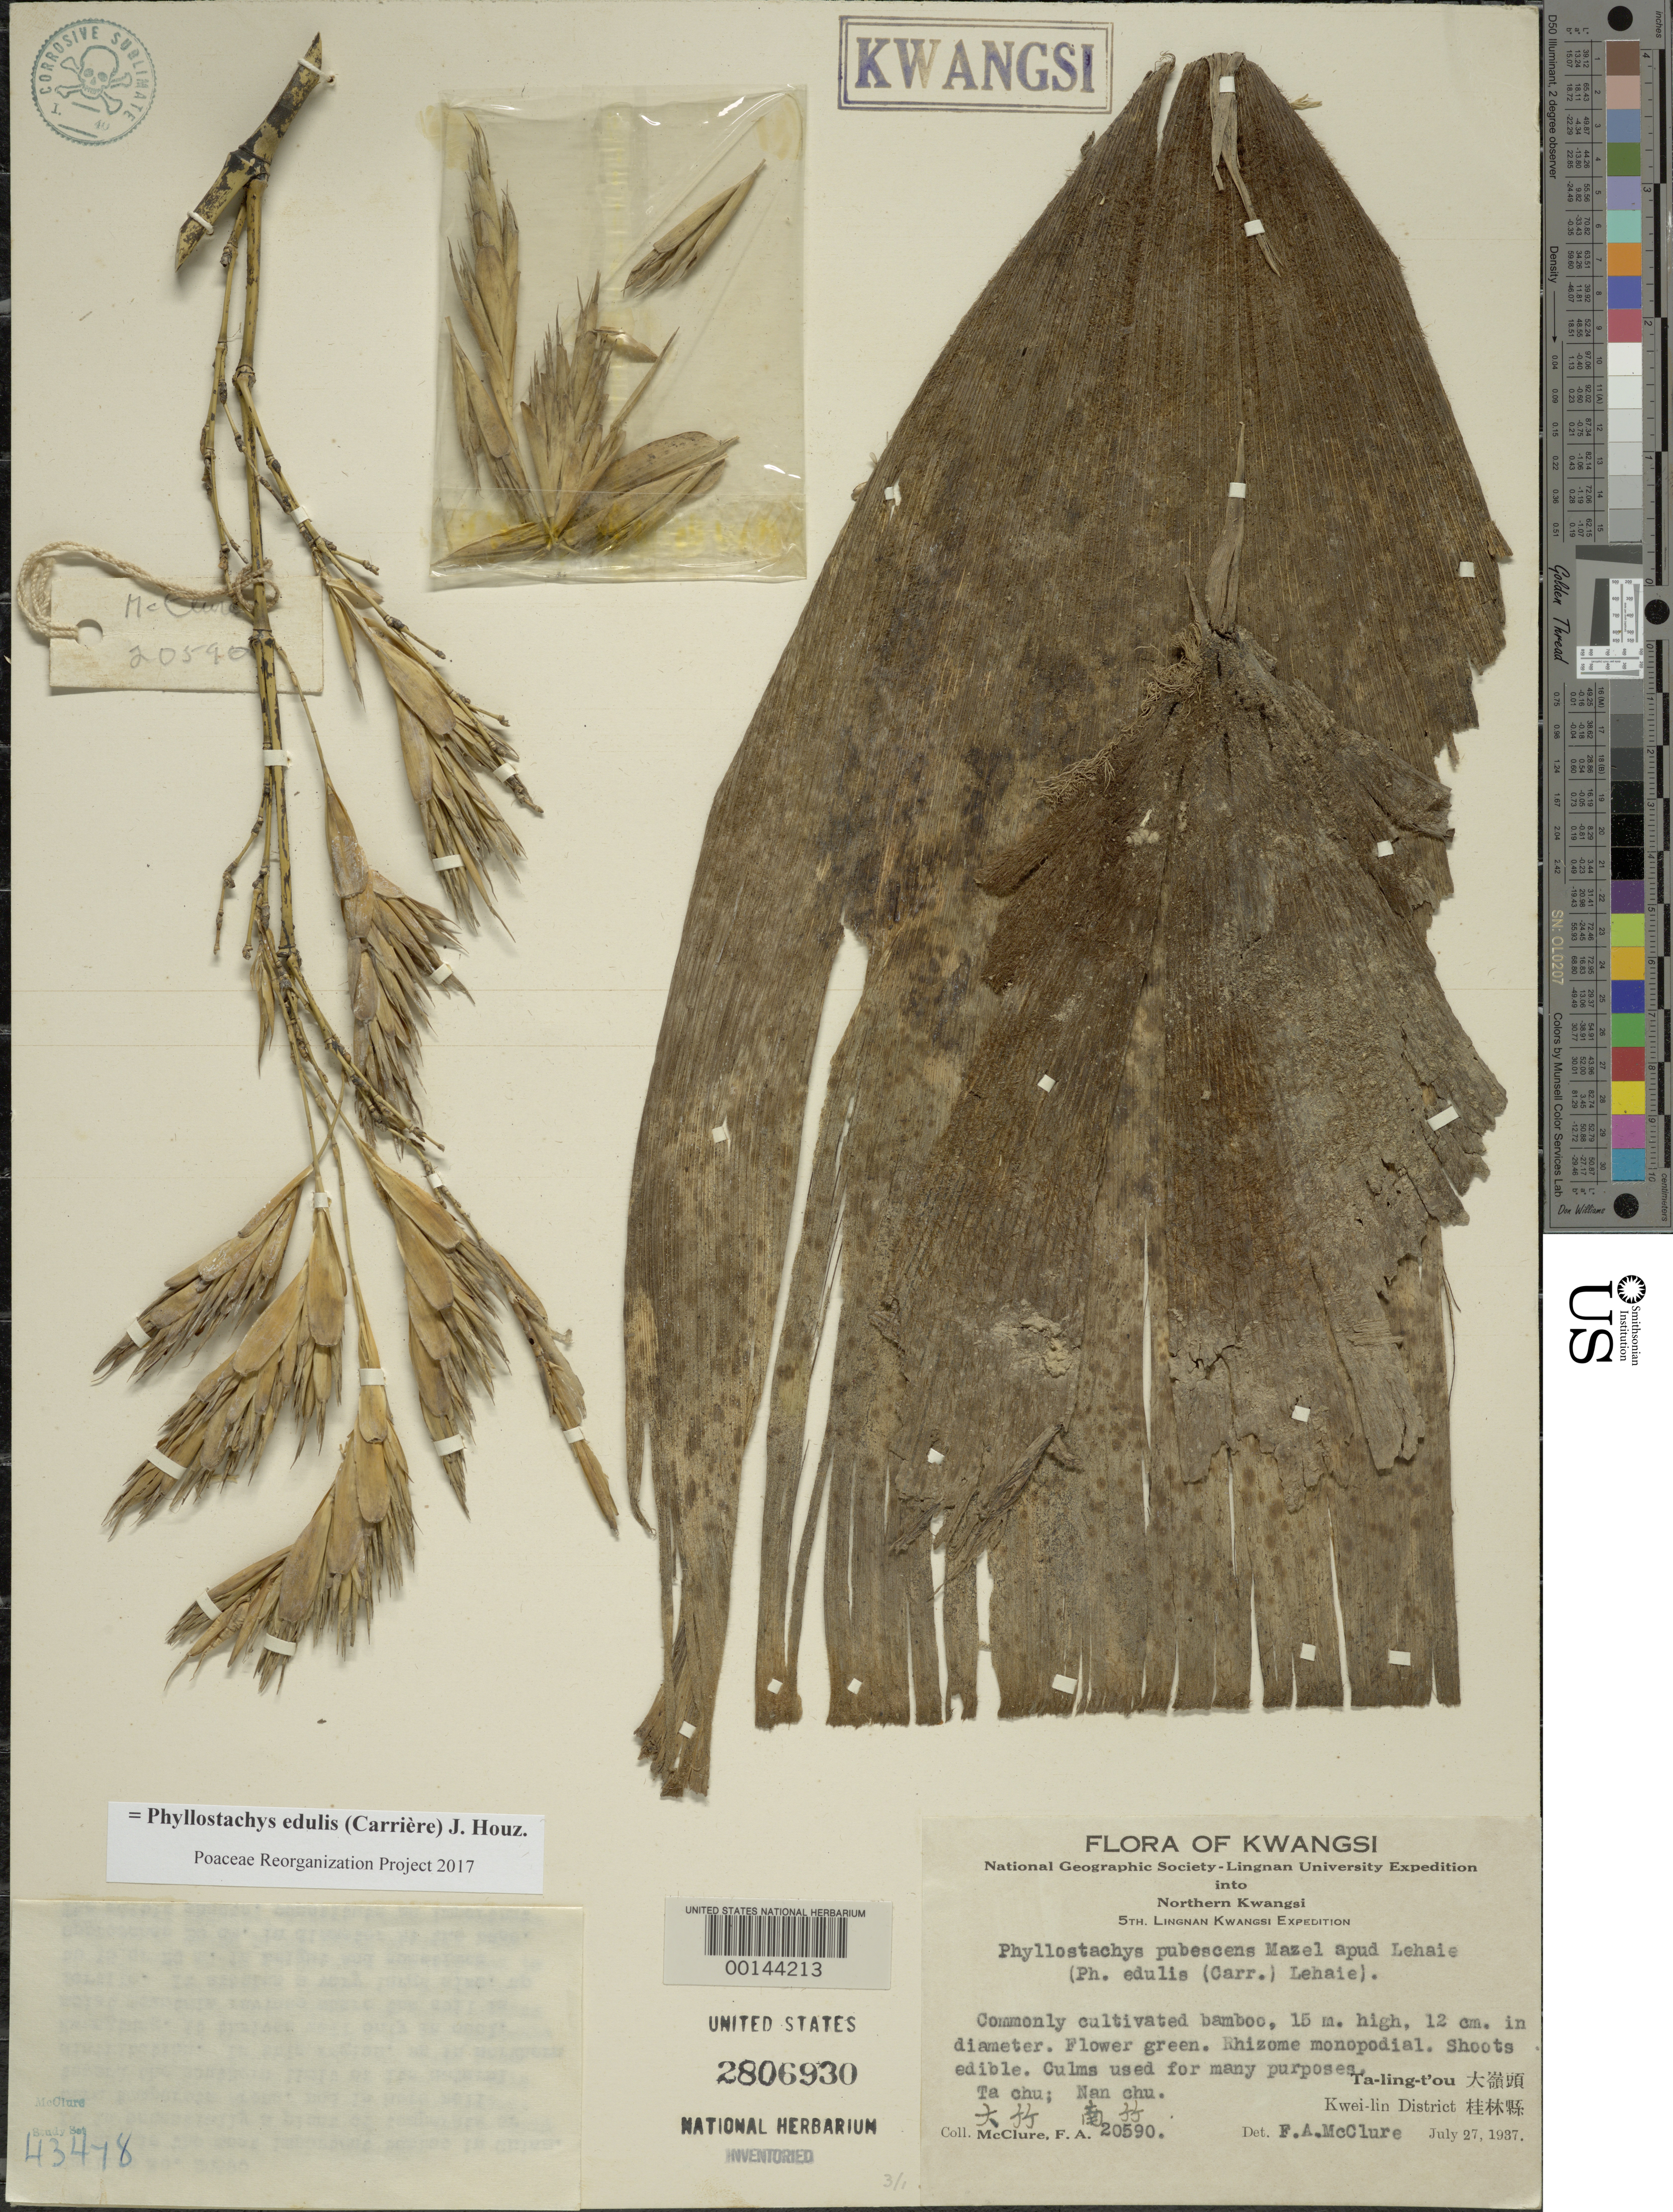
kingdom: Plantae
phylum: Tracheophyta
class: Liliopsida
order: Poales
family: Poaceae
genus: Phyllostachys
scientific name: Phyllostachys edulis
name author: (Carrière) J. Houz.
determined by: Poaceae Reorganization Project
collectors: F. A. McClure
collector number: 20590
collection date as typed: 27 Jul 1937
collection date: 1937-07-27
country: China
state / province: Jiangxi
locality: Kwei-lin, ta-ling-t'ou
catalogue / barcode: US 2806930